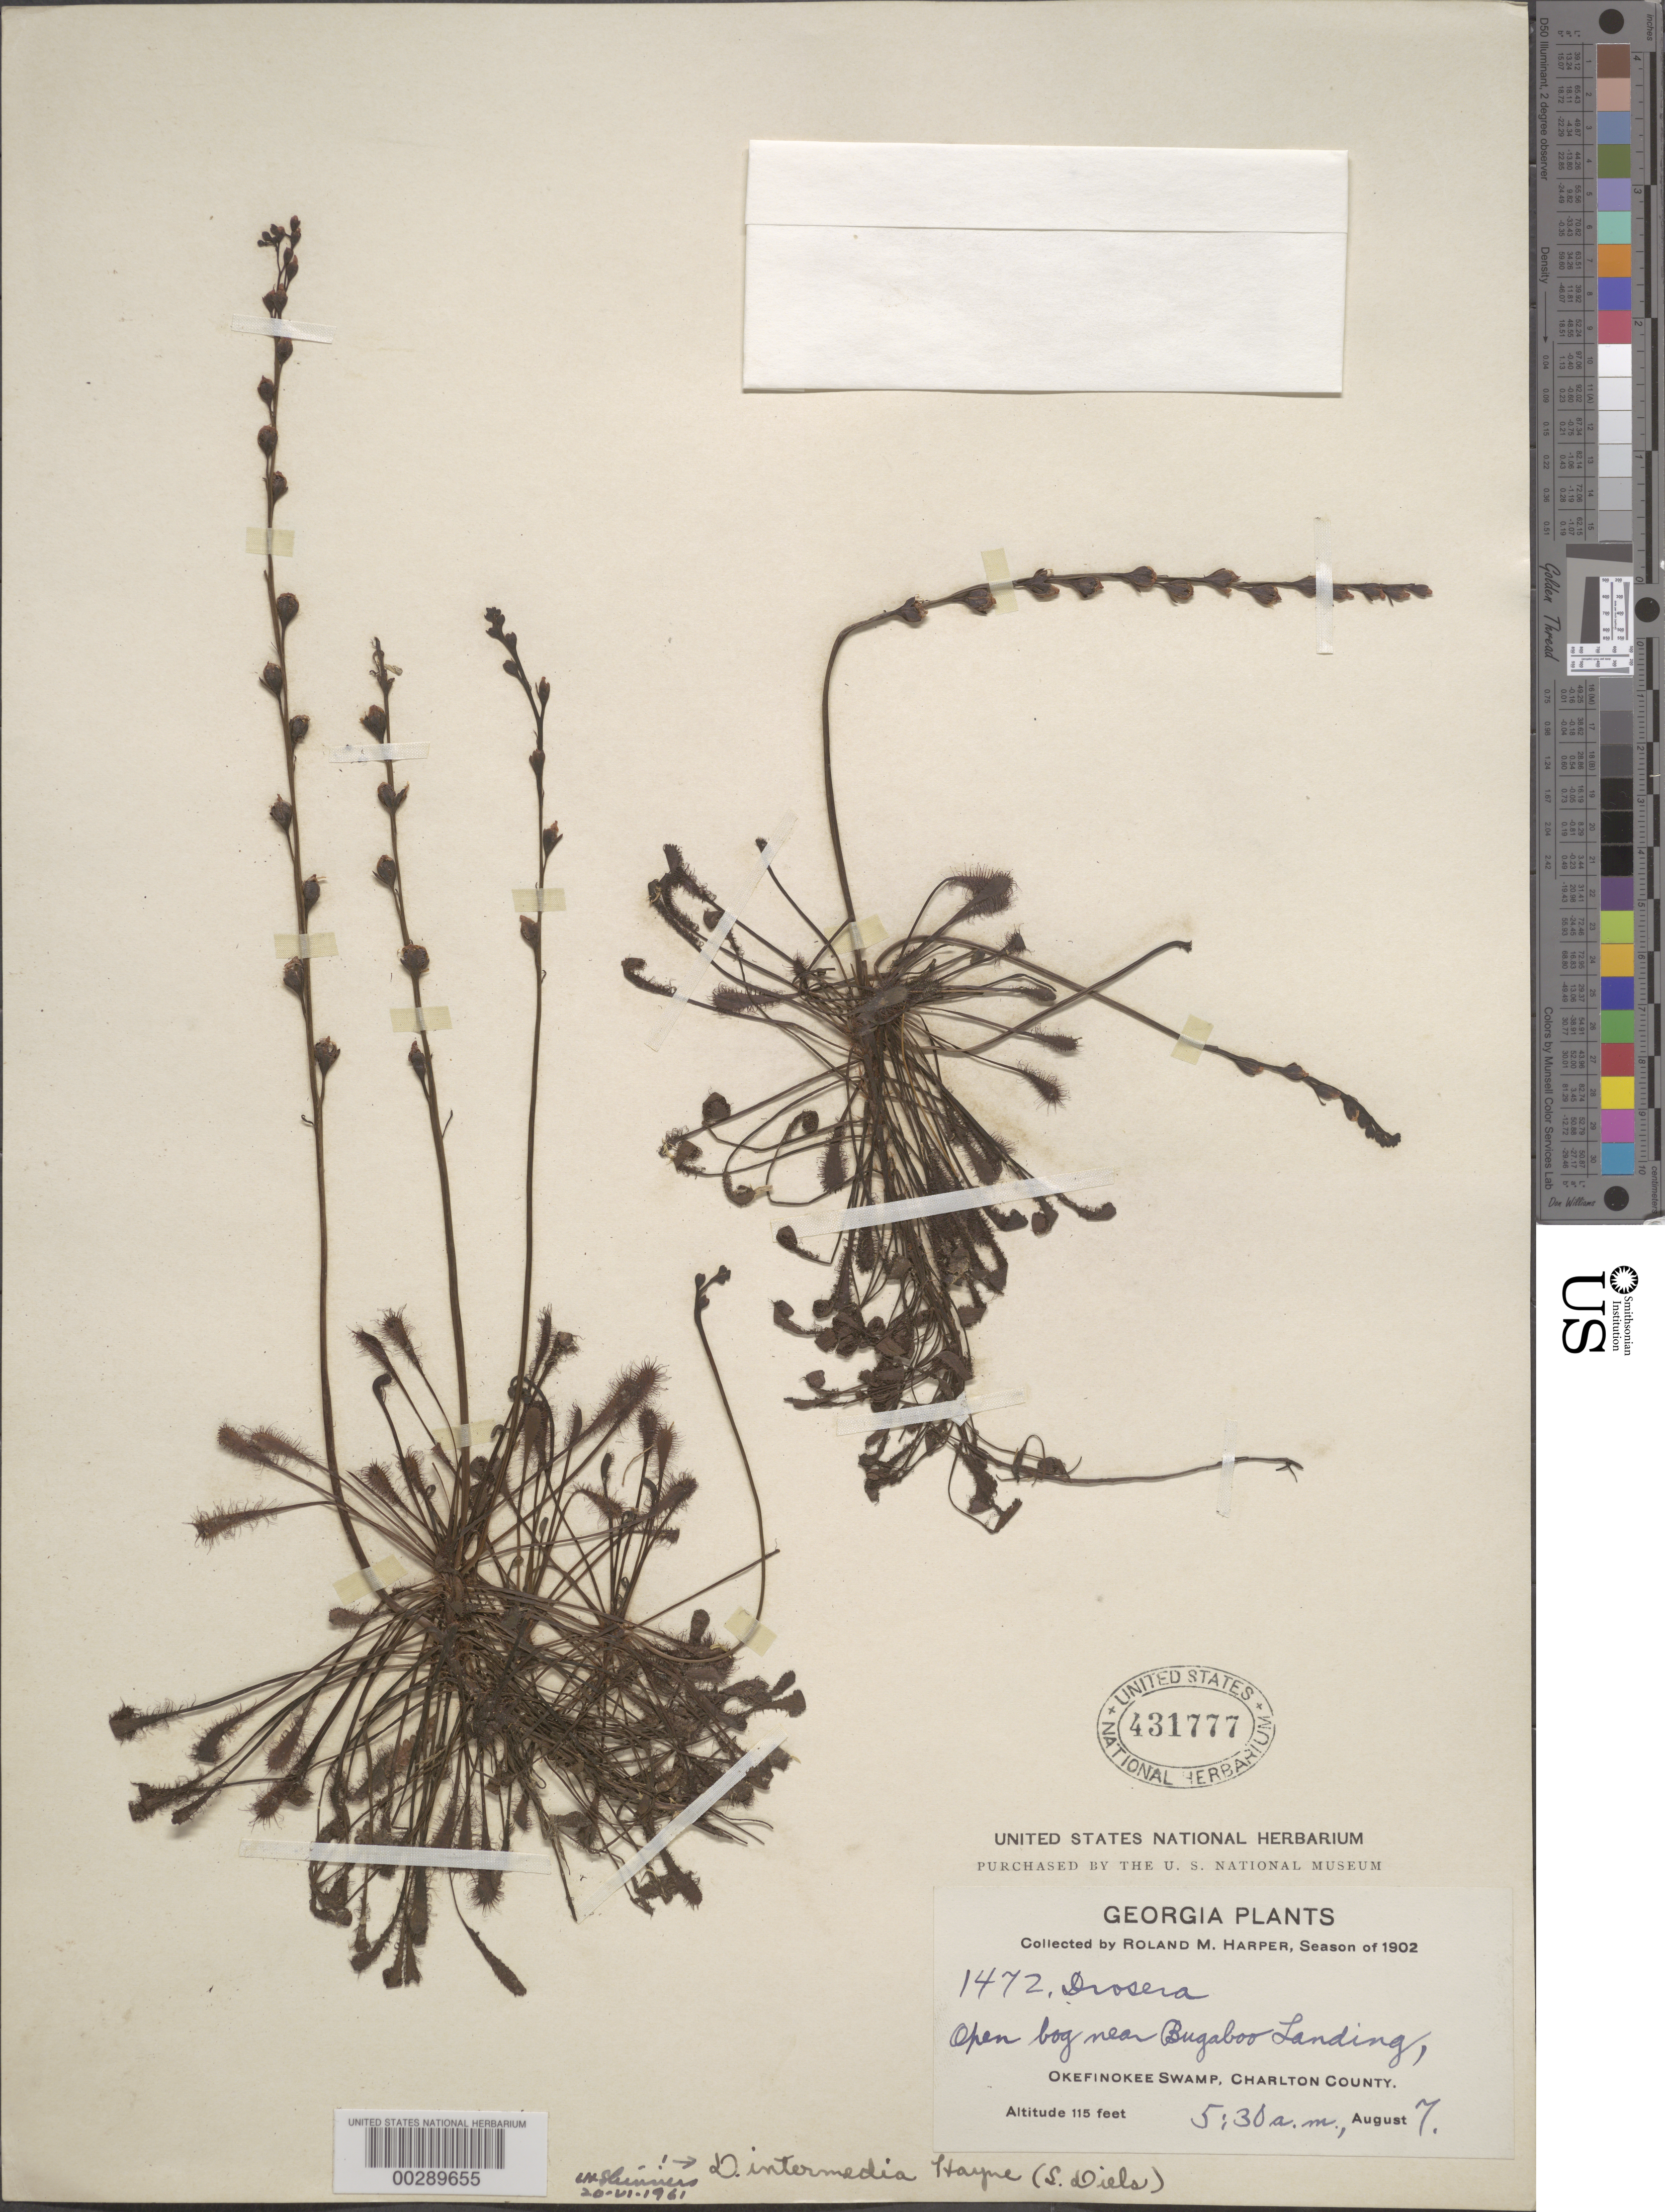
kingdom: Plantae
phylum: Tracheophyta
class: Magnoliopsida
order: Caryophyllales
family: Droseraceae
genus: Drosera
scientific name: Drosera intermedia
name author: Hayne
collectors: R. M. Harper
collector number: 1472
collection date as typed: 07 Aug 1902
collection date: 1902-08-07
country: United States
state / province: Georgia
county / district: Charlton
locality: Okefenokee swamp, near bugaboo landing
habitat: Open bog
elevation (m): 35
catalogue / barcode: US 431777